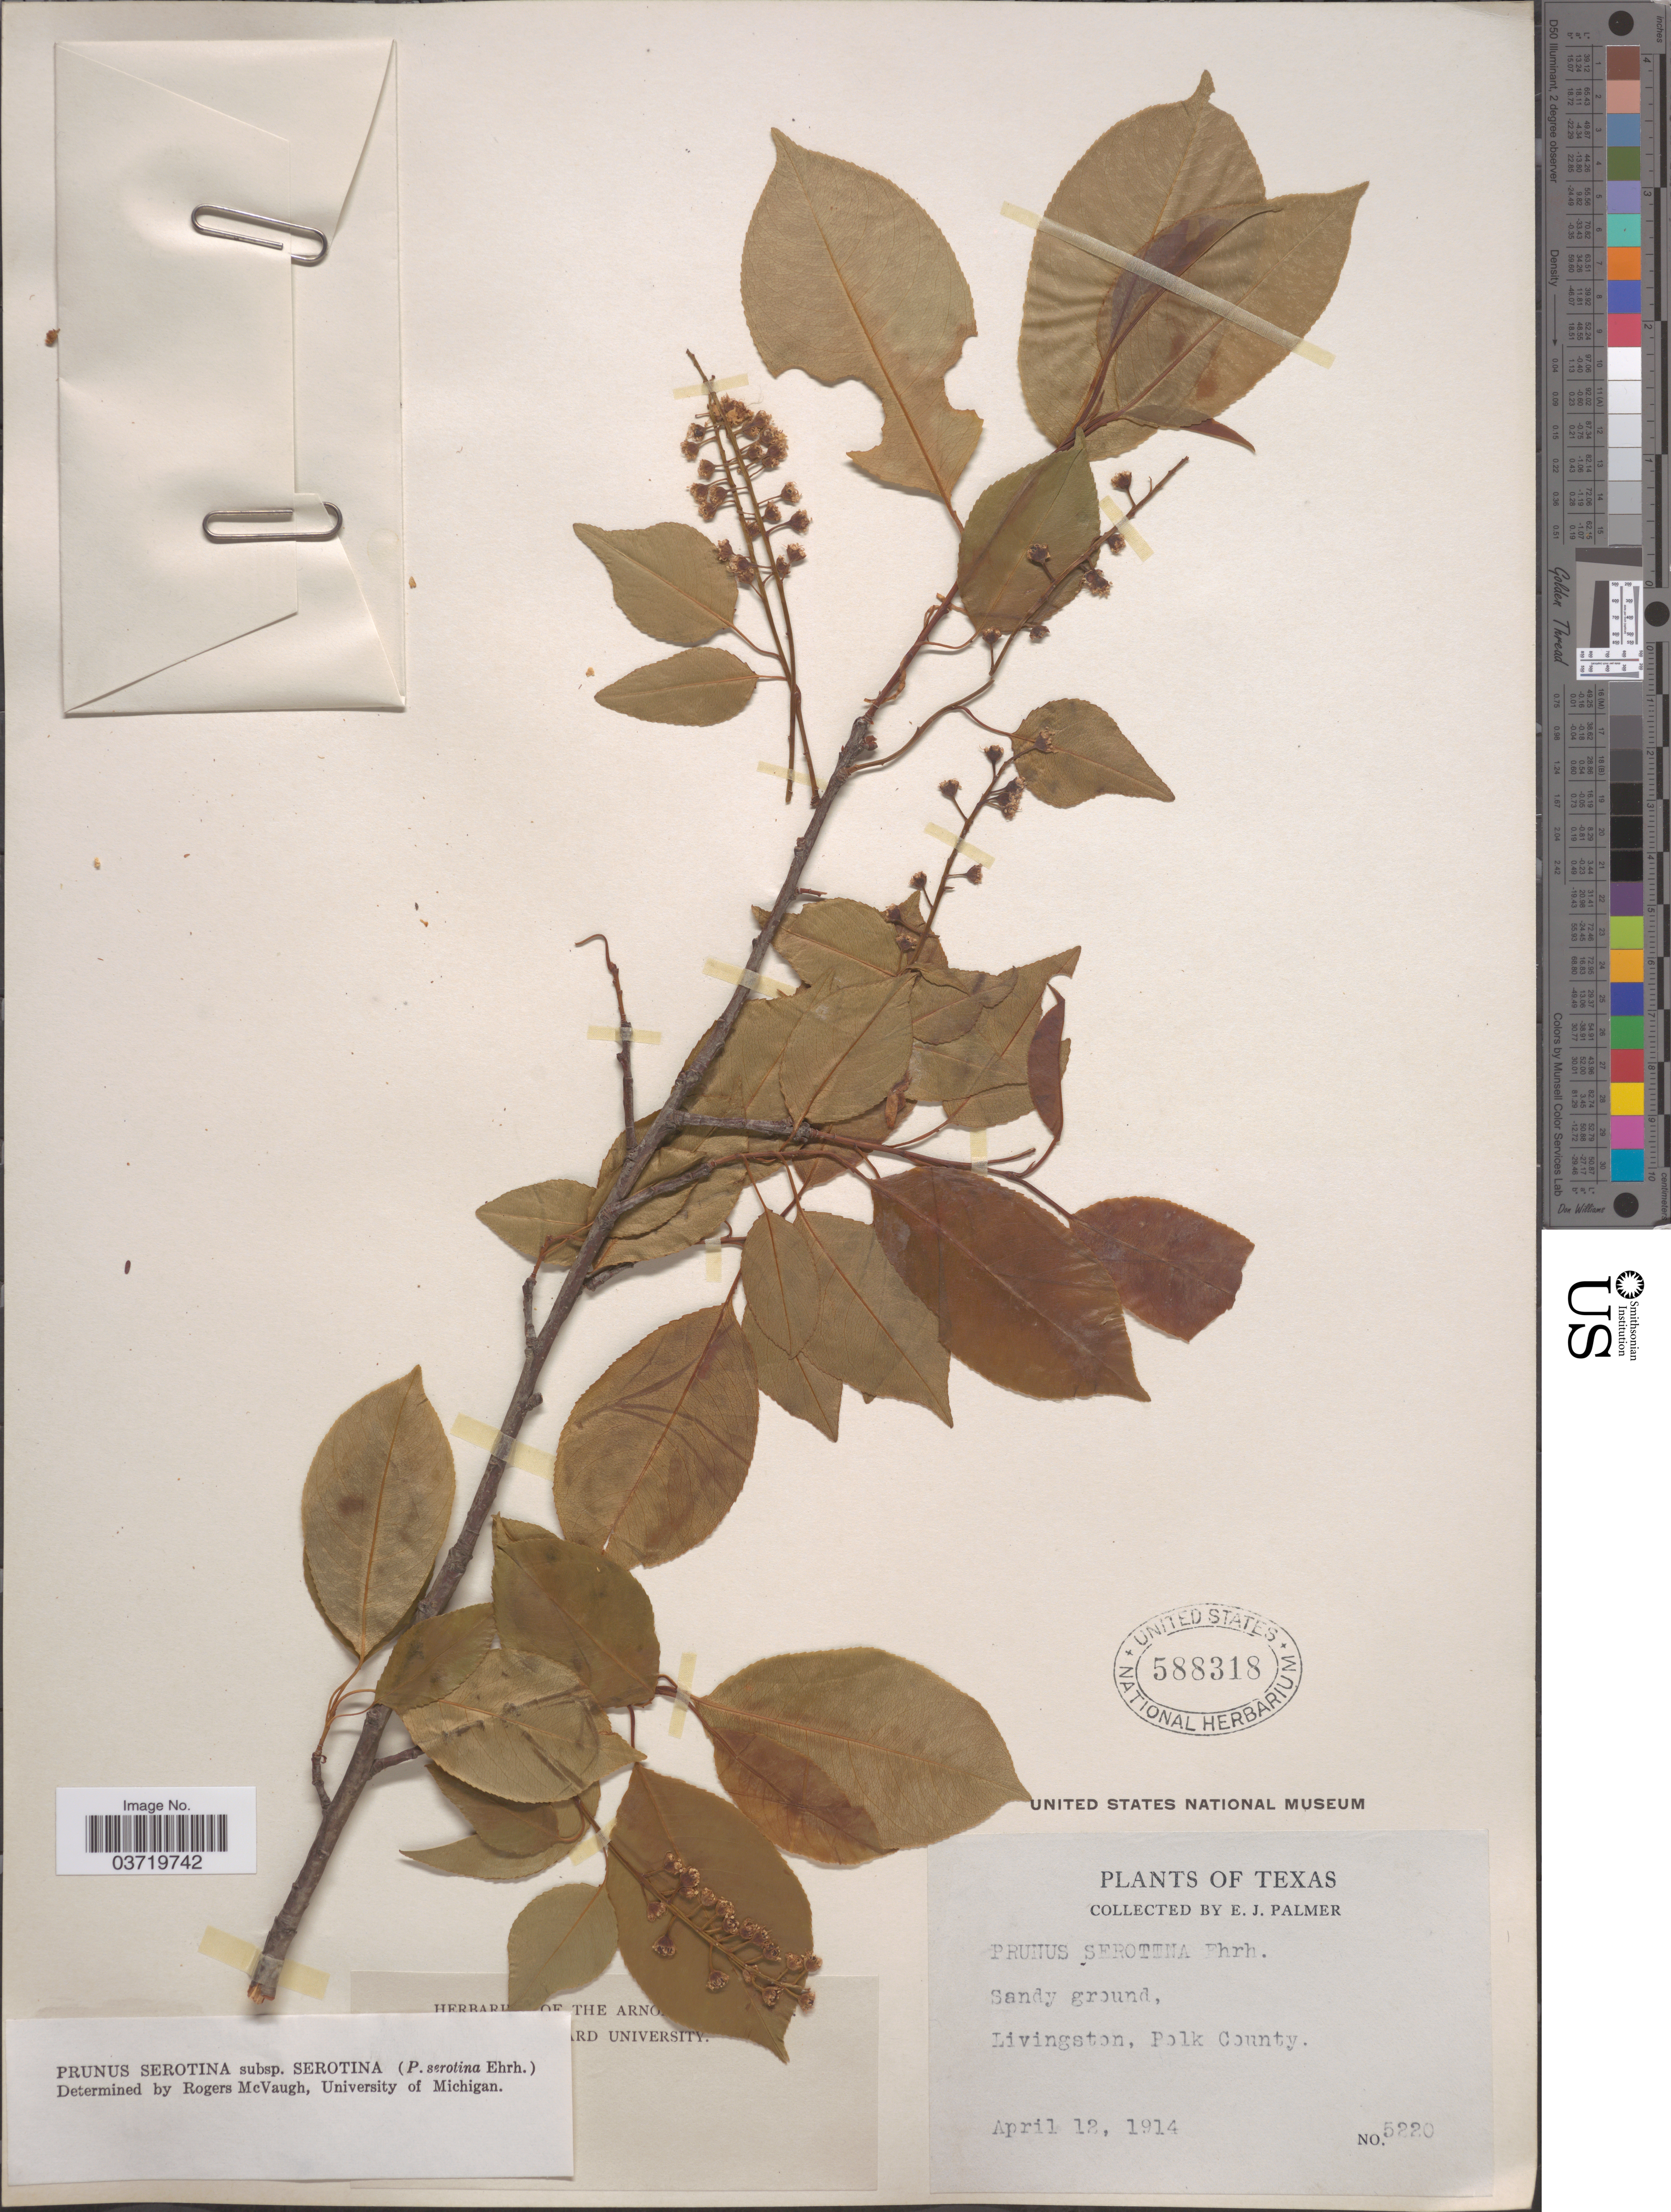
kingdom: Plantae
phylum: Tracheophyta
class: Magnoliopsida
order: Rosales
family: Rosaceae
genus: Prunus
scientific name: Prunus serotina var. serotina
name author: Ehrh.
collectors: E. J. Palmer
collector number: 5220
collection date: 1914-04-12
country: United States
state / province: Texas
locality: Livingston. Polk County.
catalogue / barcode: US 588318